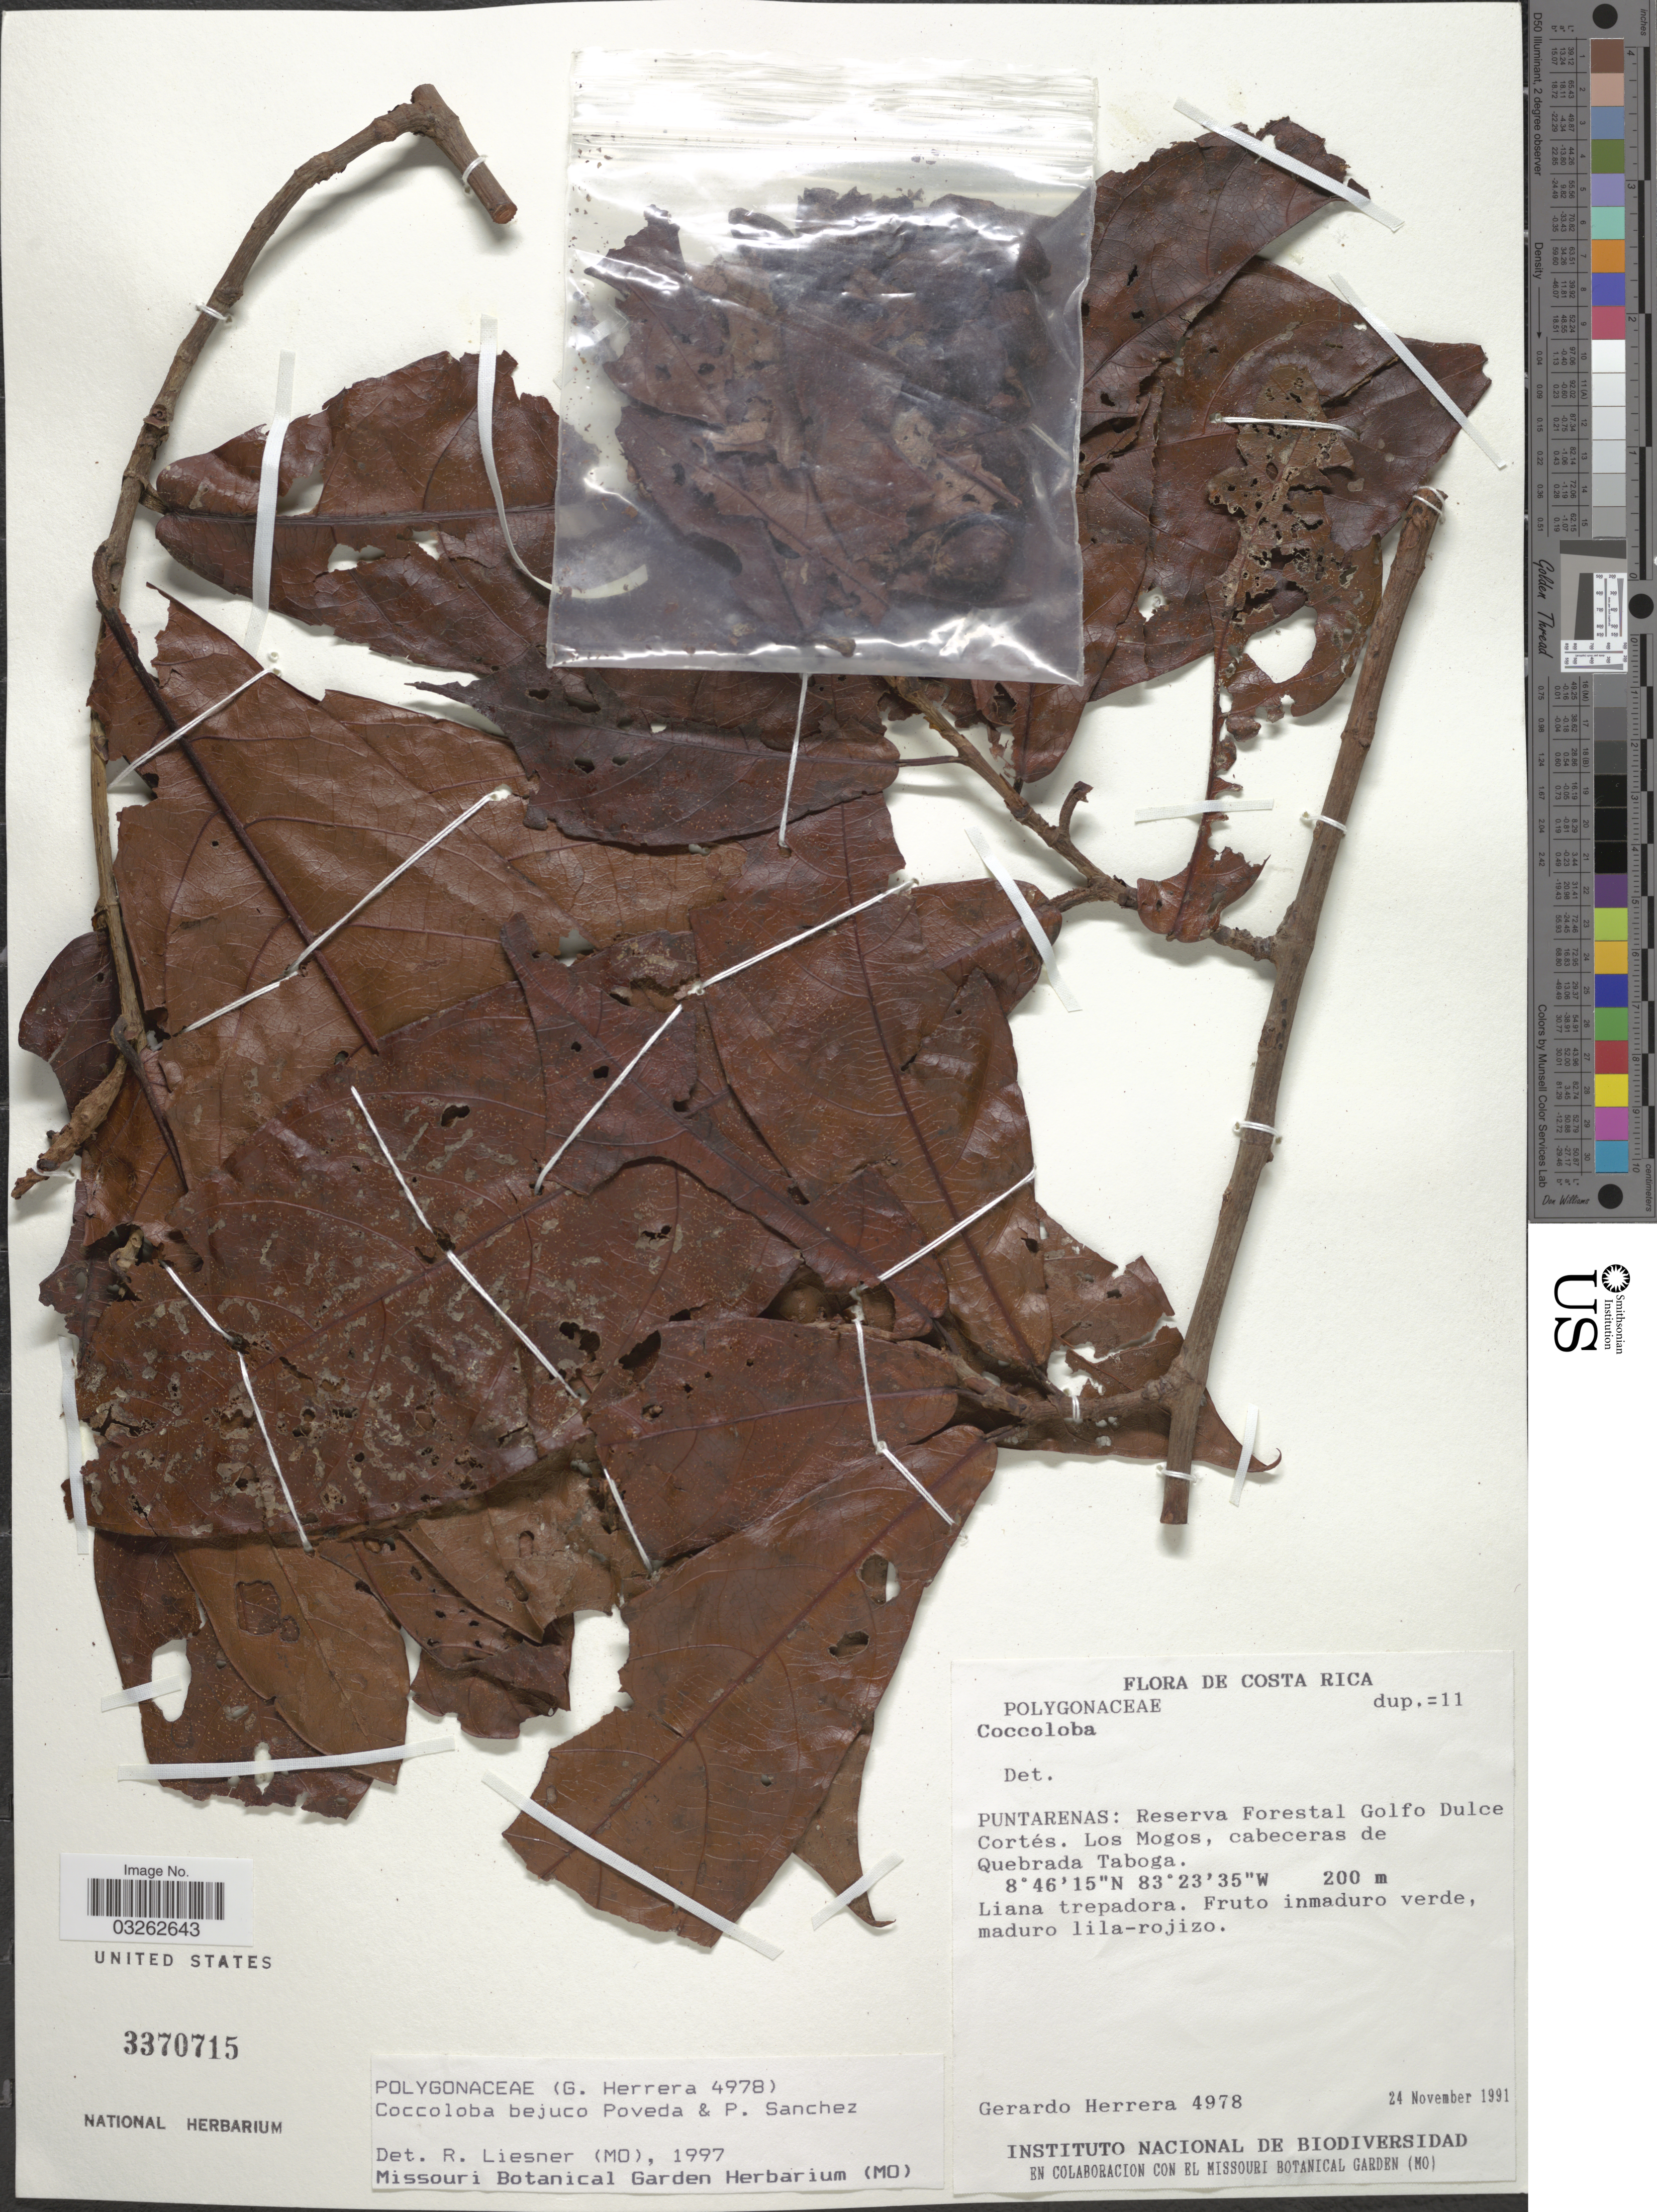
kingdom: Plantae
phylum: Tracheophyta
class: Magnoliopsida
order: Caryophyllales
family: Polygonaceae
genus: Coccoloba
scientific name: Coccoloba bejuco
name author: Poveda & P.E. Sánchez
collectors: G. Herrera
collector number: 4978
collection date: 1991-11-24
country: Costa Rica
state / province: Puntarenas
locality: Reserva Forestal Golfo Dulce Cortés. Los Mogos, cabeceras de Quebrada Taboga.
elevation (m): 200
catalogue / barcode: US 3370715